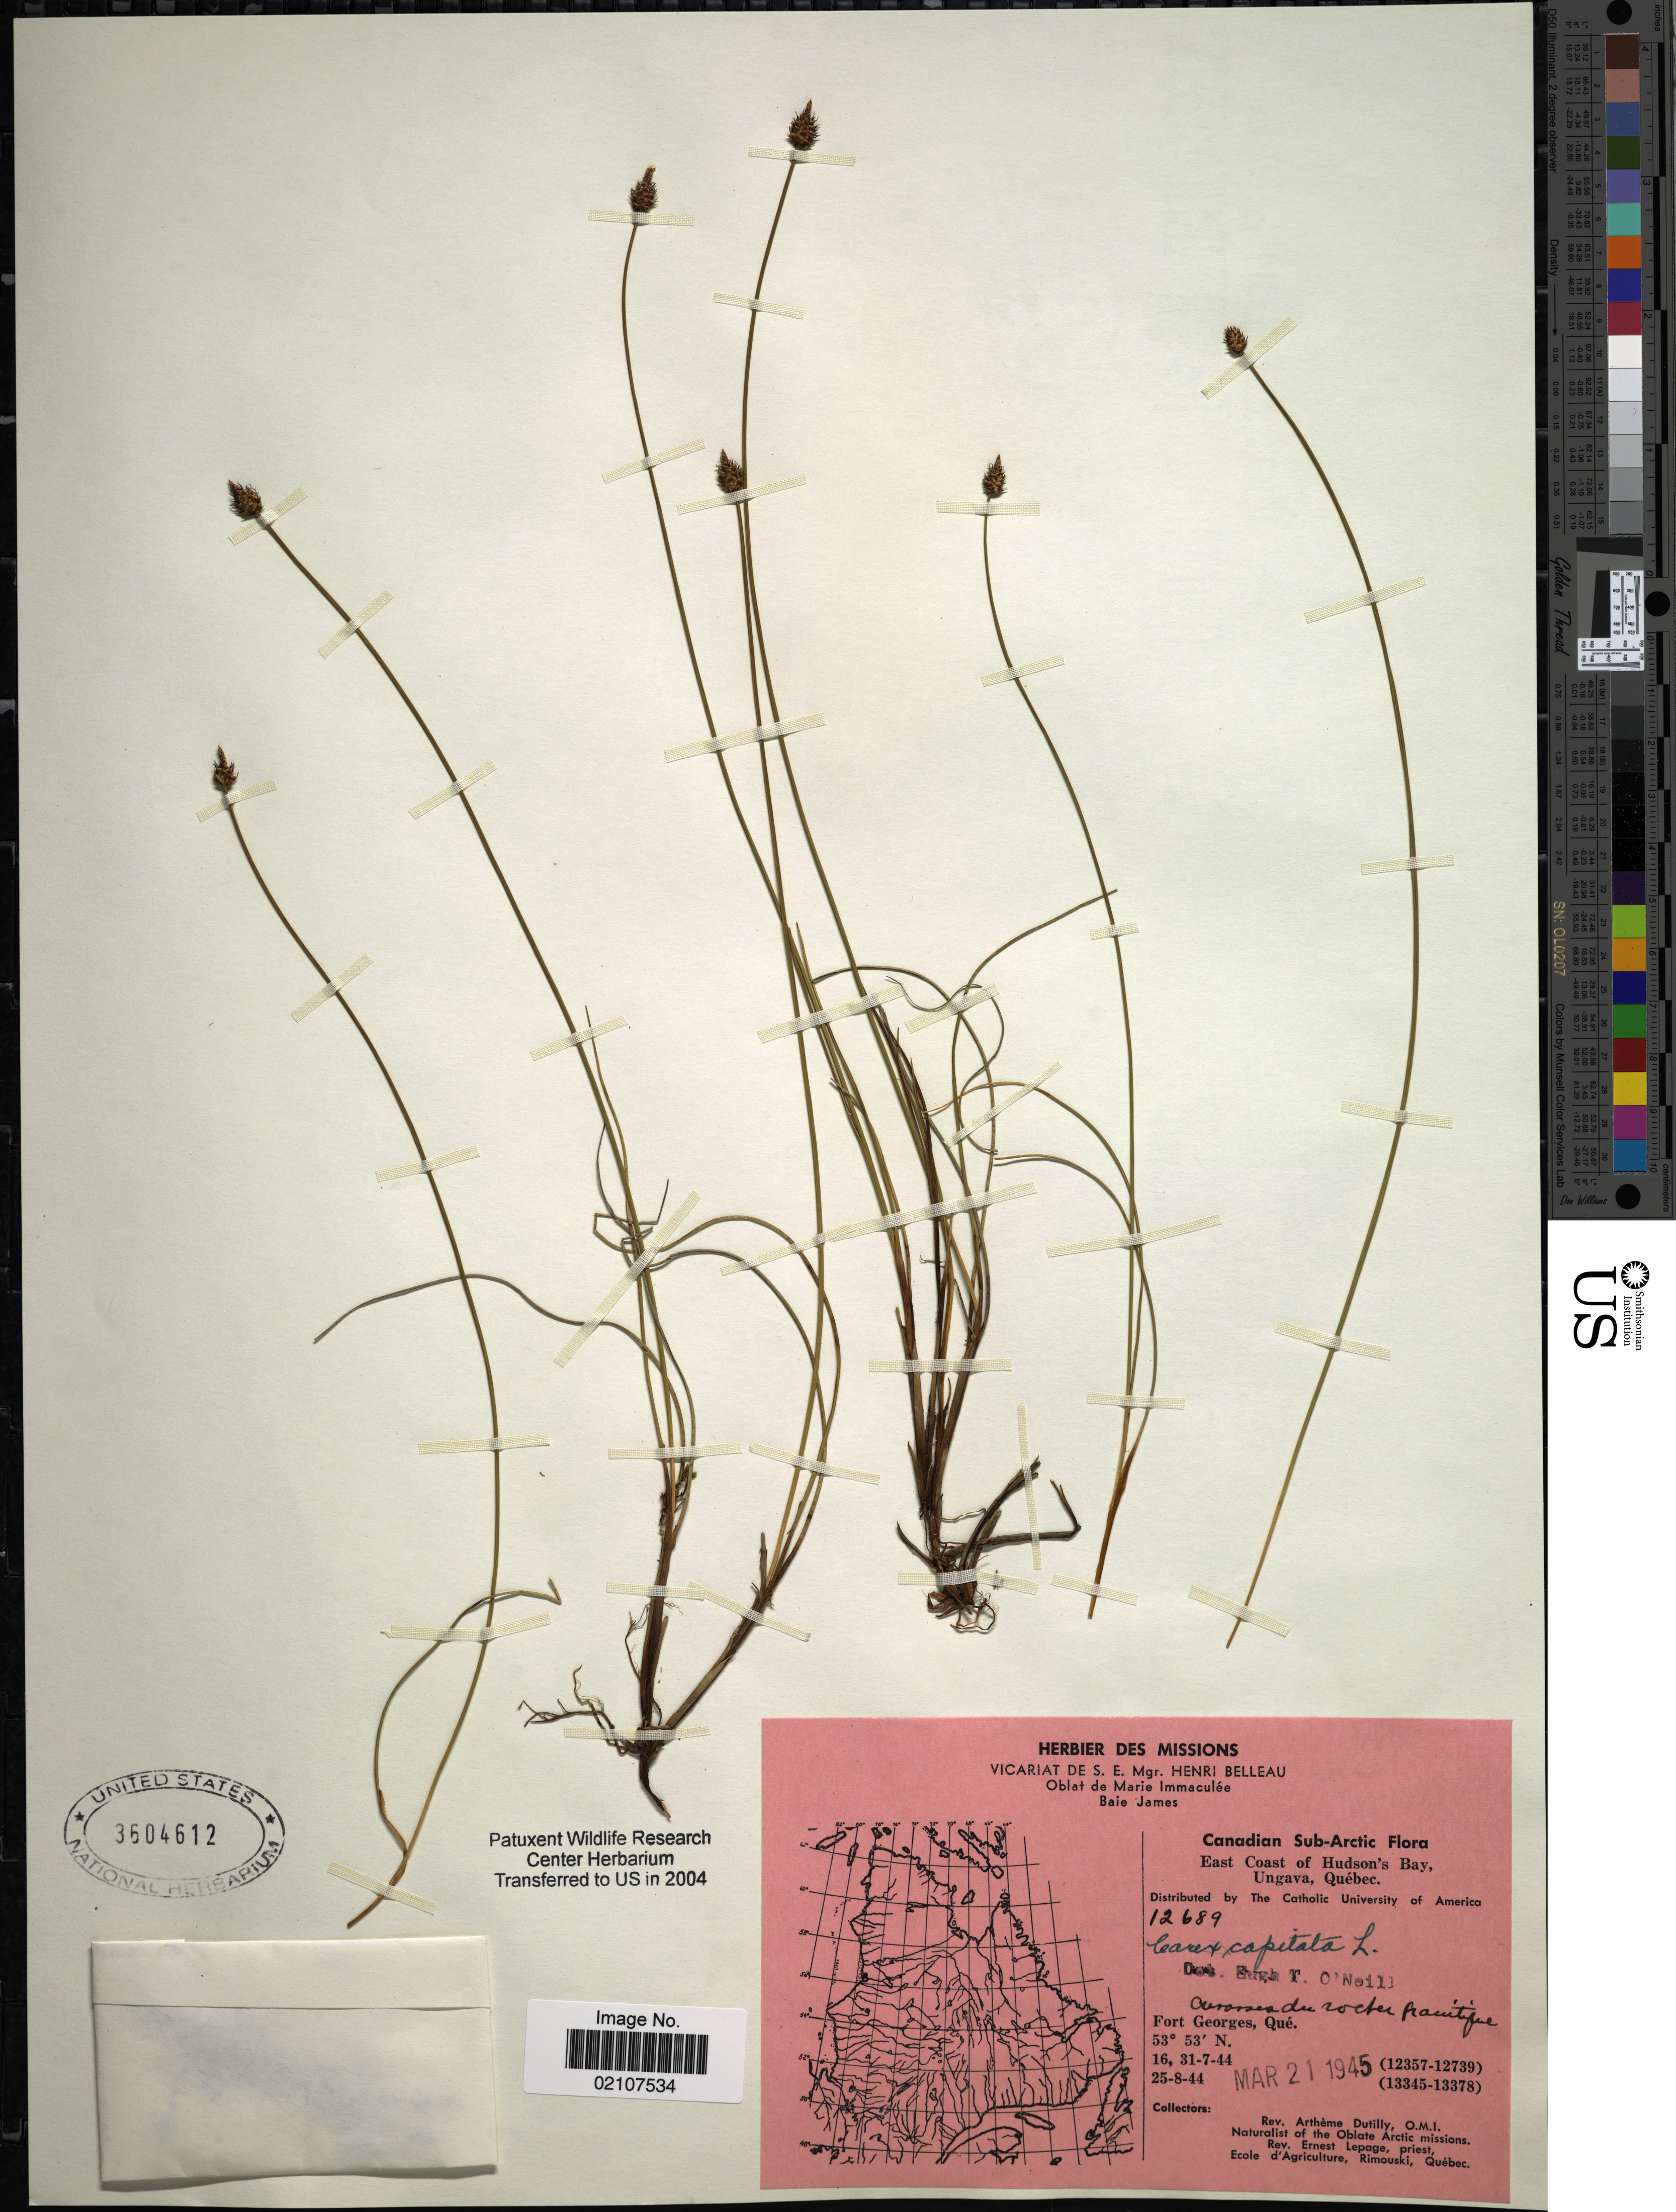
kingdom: Plantae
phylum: Tracheophyta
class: Liliopsida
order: Poales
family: Cyperaceae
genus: Carex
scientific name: Carex capitata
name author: L.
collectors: A. Dutilly & E. Lepage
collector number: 12689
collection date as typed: Transcribed d/m/y: 16/7/44 to 25/8/44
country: Canada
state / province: Quebec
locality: Canadian Sub-Arctic, East Coast of Hudson's Bay, Ungava, Aurosses du rocker granitique Fort Georges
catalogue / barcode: US 3604612